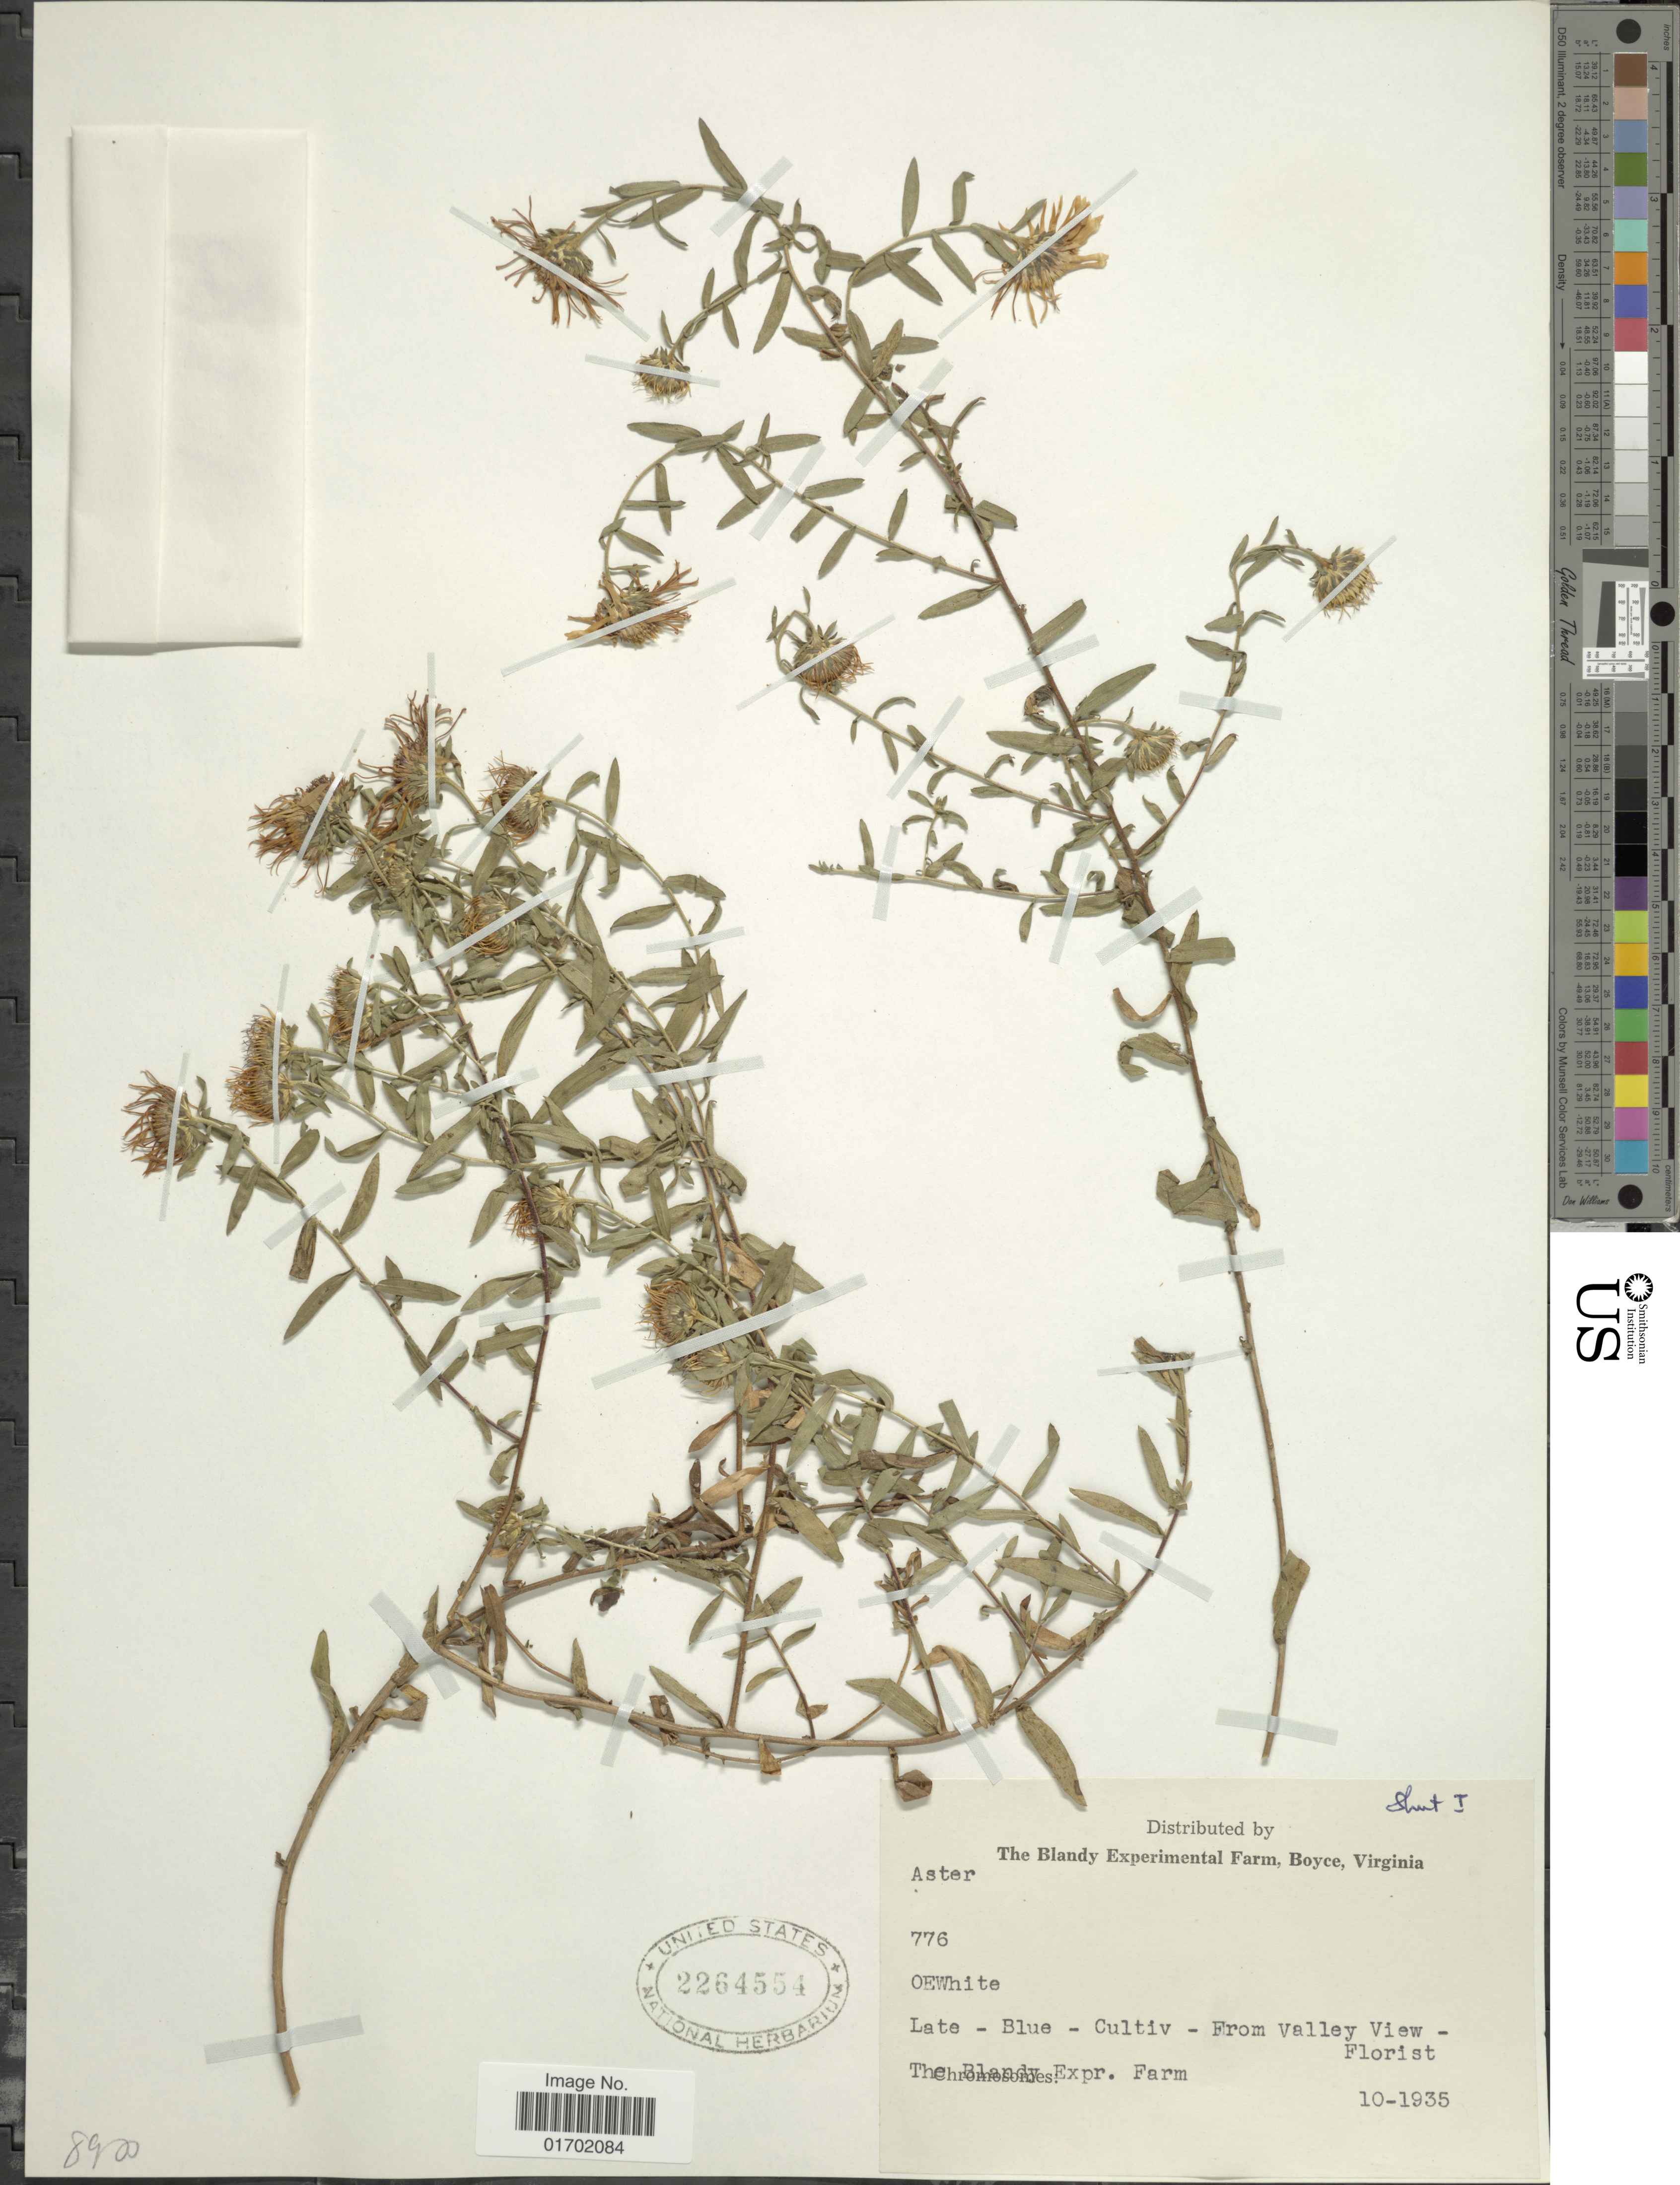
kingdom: Plantae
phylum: Tracheophyta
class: Magnoliopsida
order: Asterales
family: Asteraceae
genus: Symphyotrichum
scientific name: Symphyotrichum pilosum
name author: (Willd.) G.L. Nesom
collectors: The Blandy Experimental Farm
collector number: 776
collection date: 1935-10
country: United States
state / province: Virginia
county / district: Clarke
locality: Boyce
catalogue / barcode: US 2264554